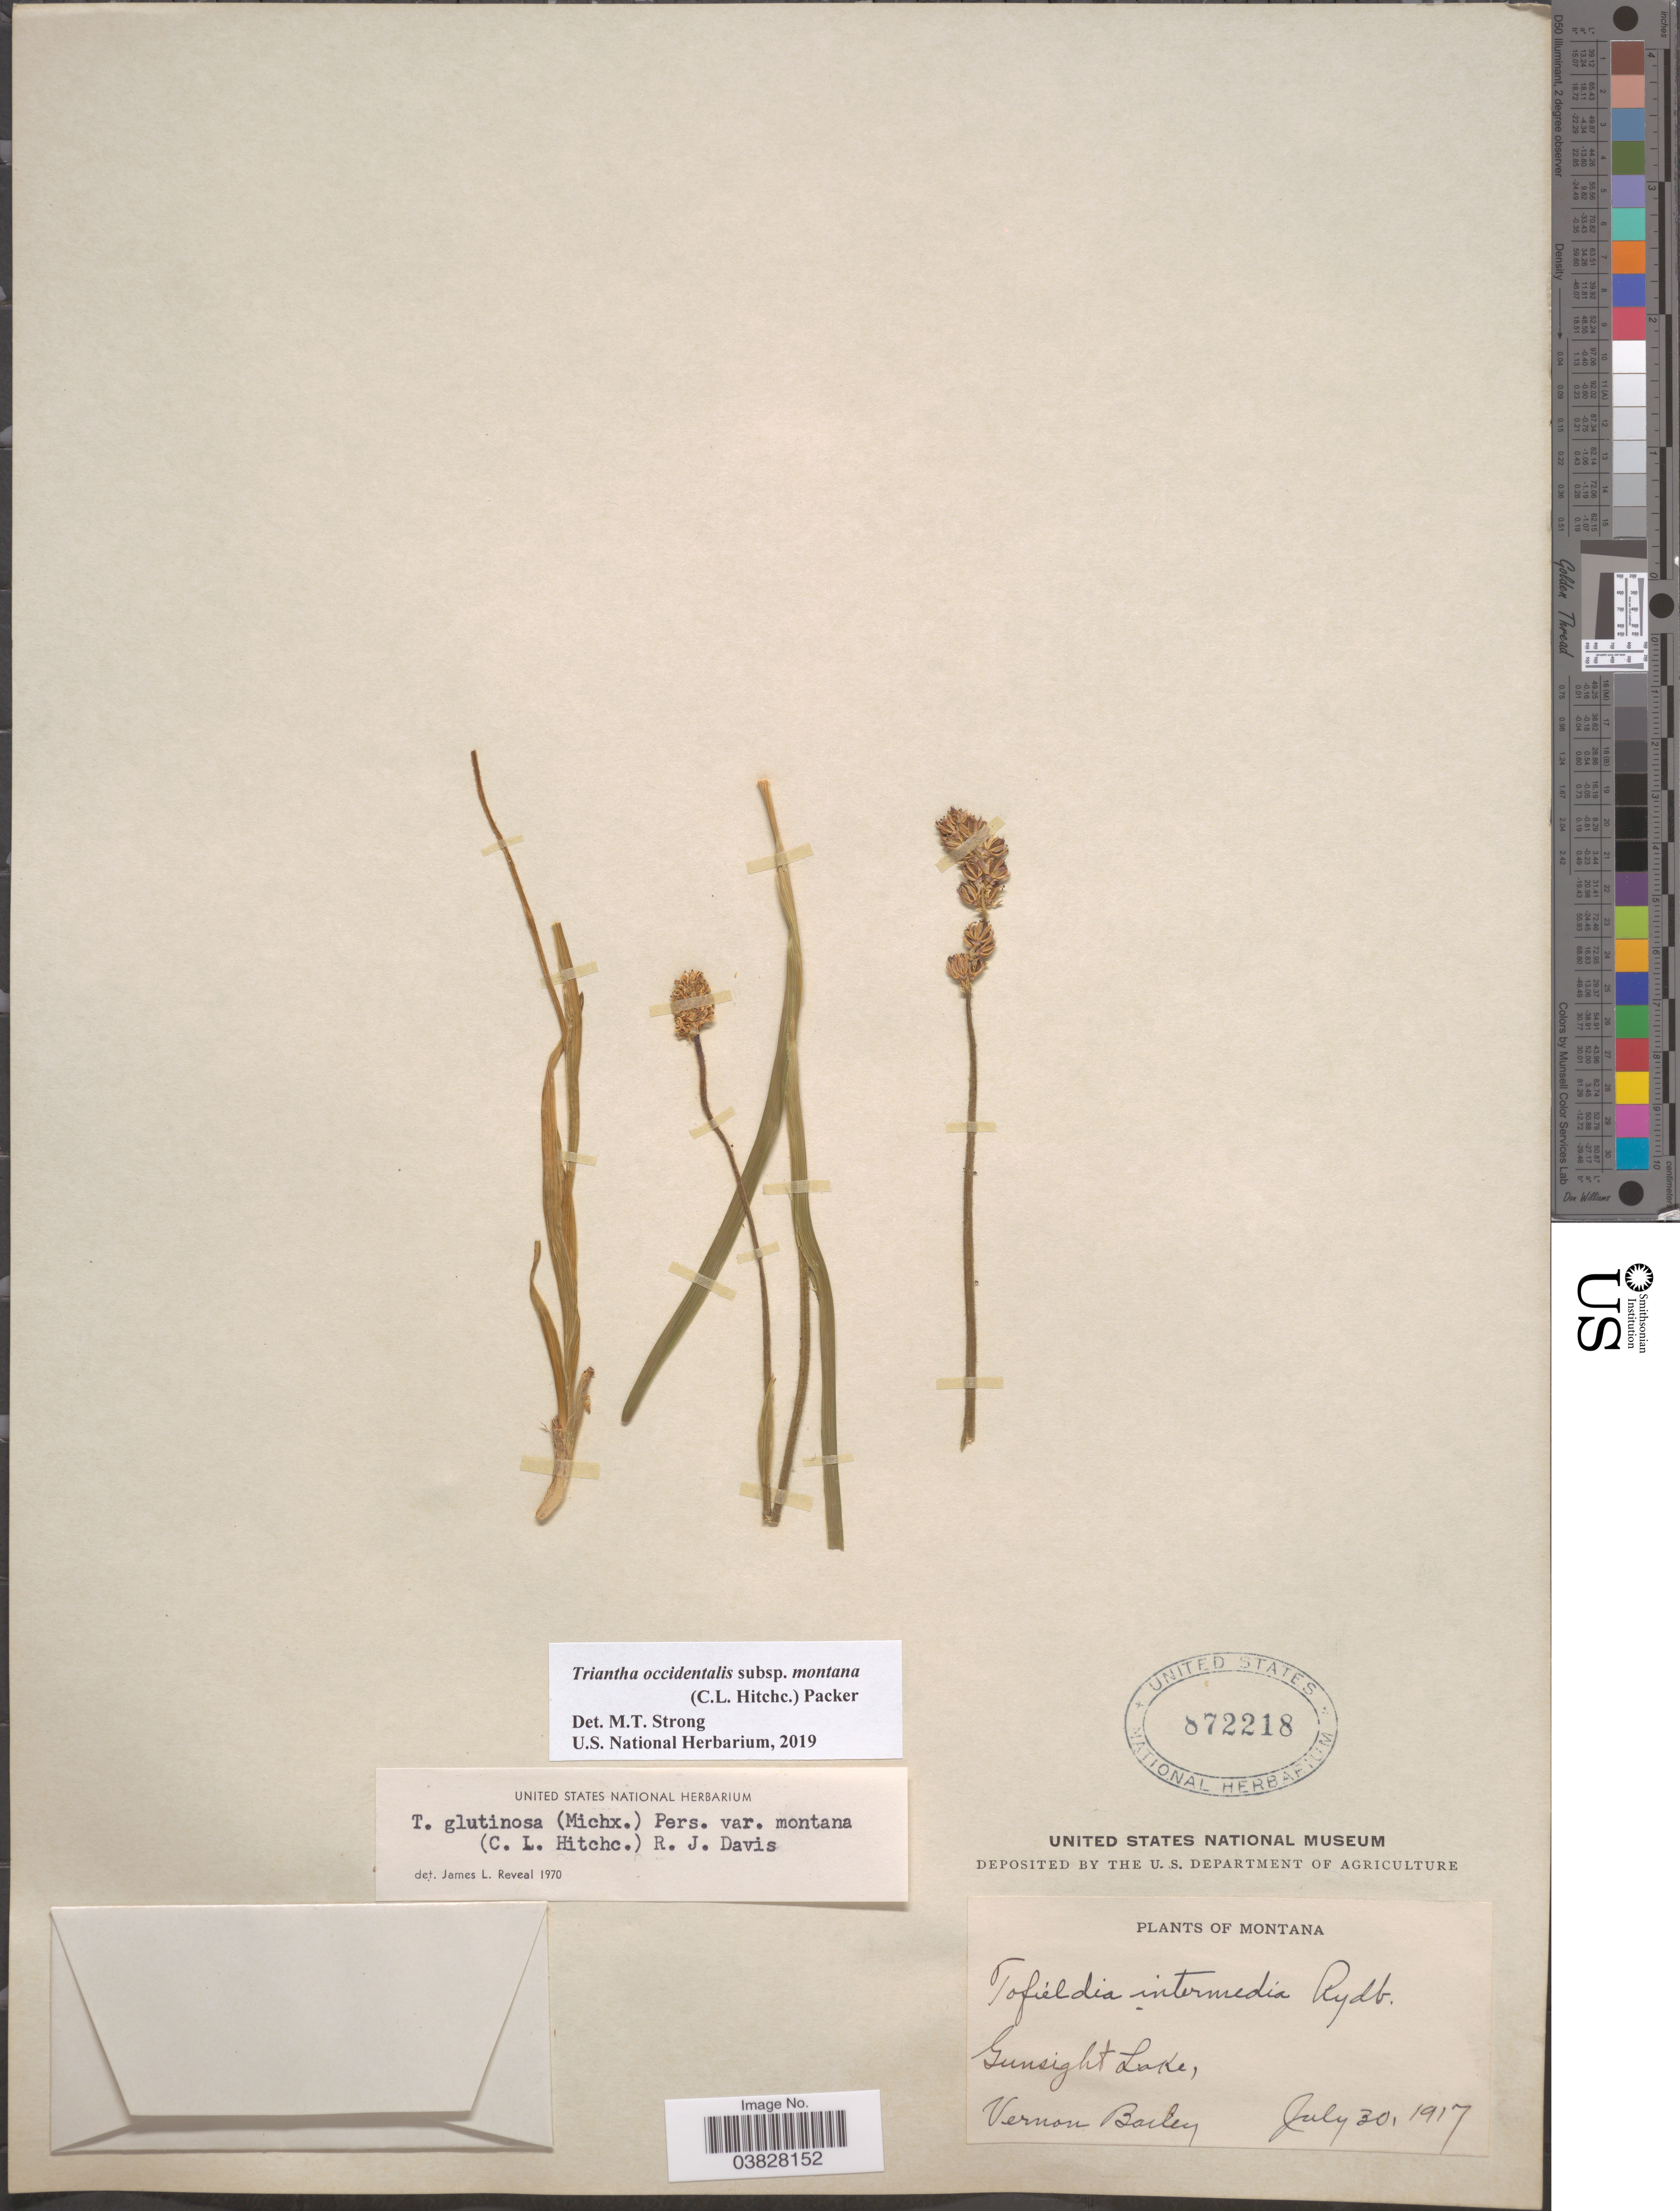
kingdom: Plantae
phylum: Tracheophyta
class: Liliopsida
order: Alismatales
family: Tofieldiaceae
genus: Triantha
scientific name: Triantha occidentalis subsp. montana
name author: (C.L. Hitchc.) Packer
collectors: V. O. Bailey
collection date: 1917-07-30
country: United States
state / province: Montana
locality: Gunsight Lake.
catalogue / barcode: US 872218